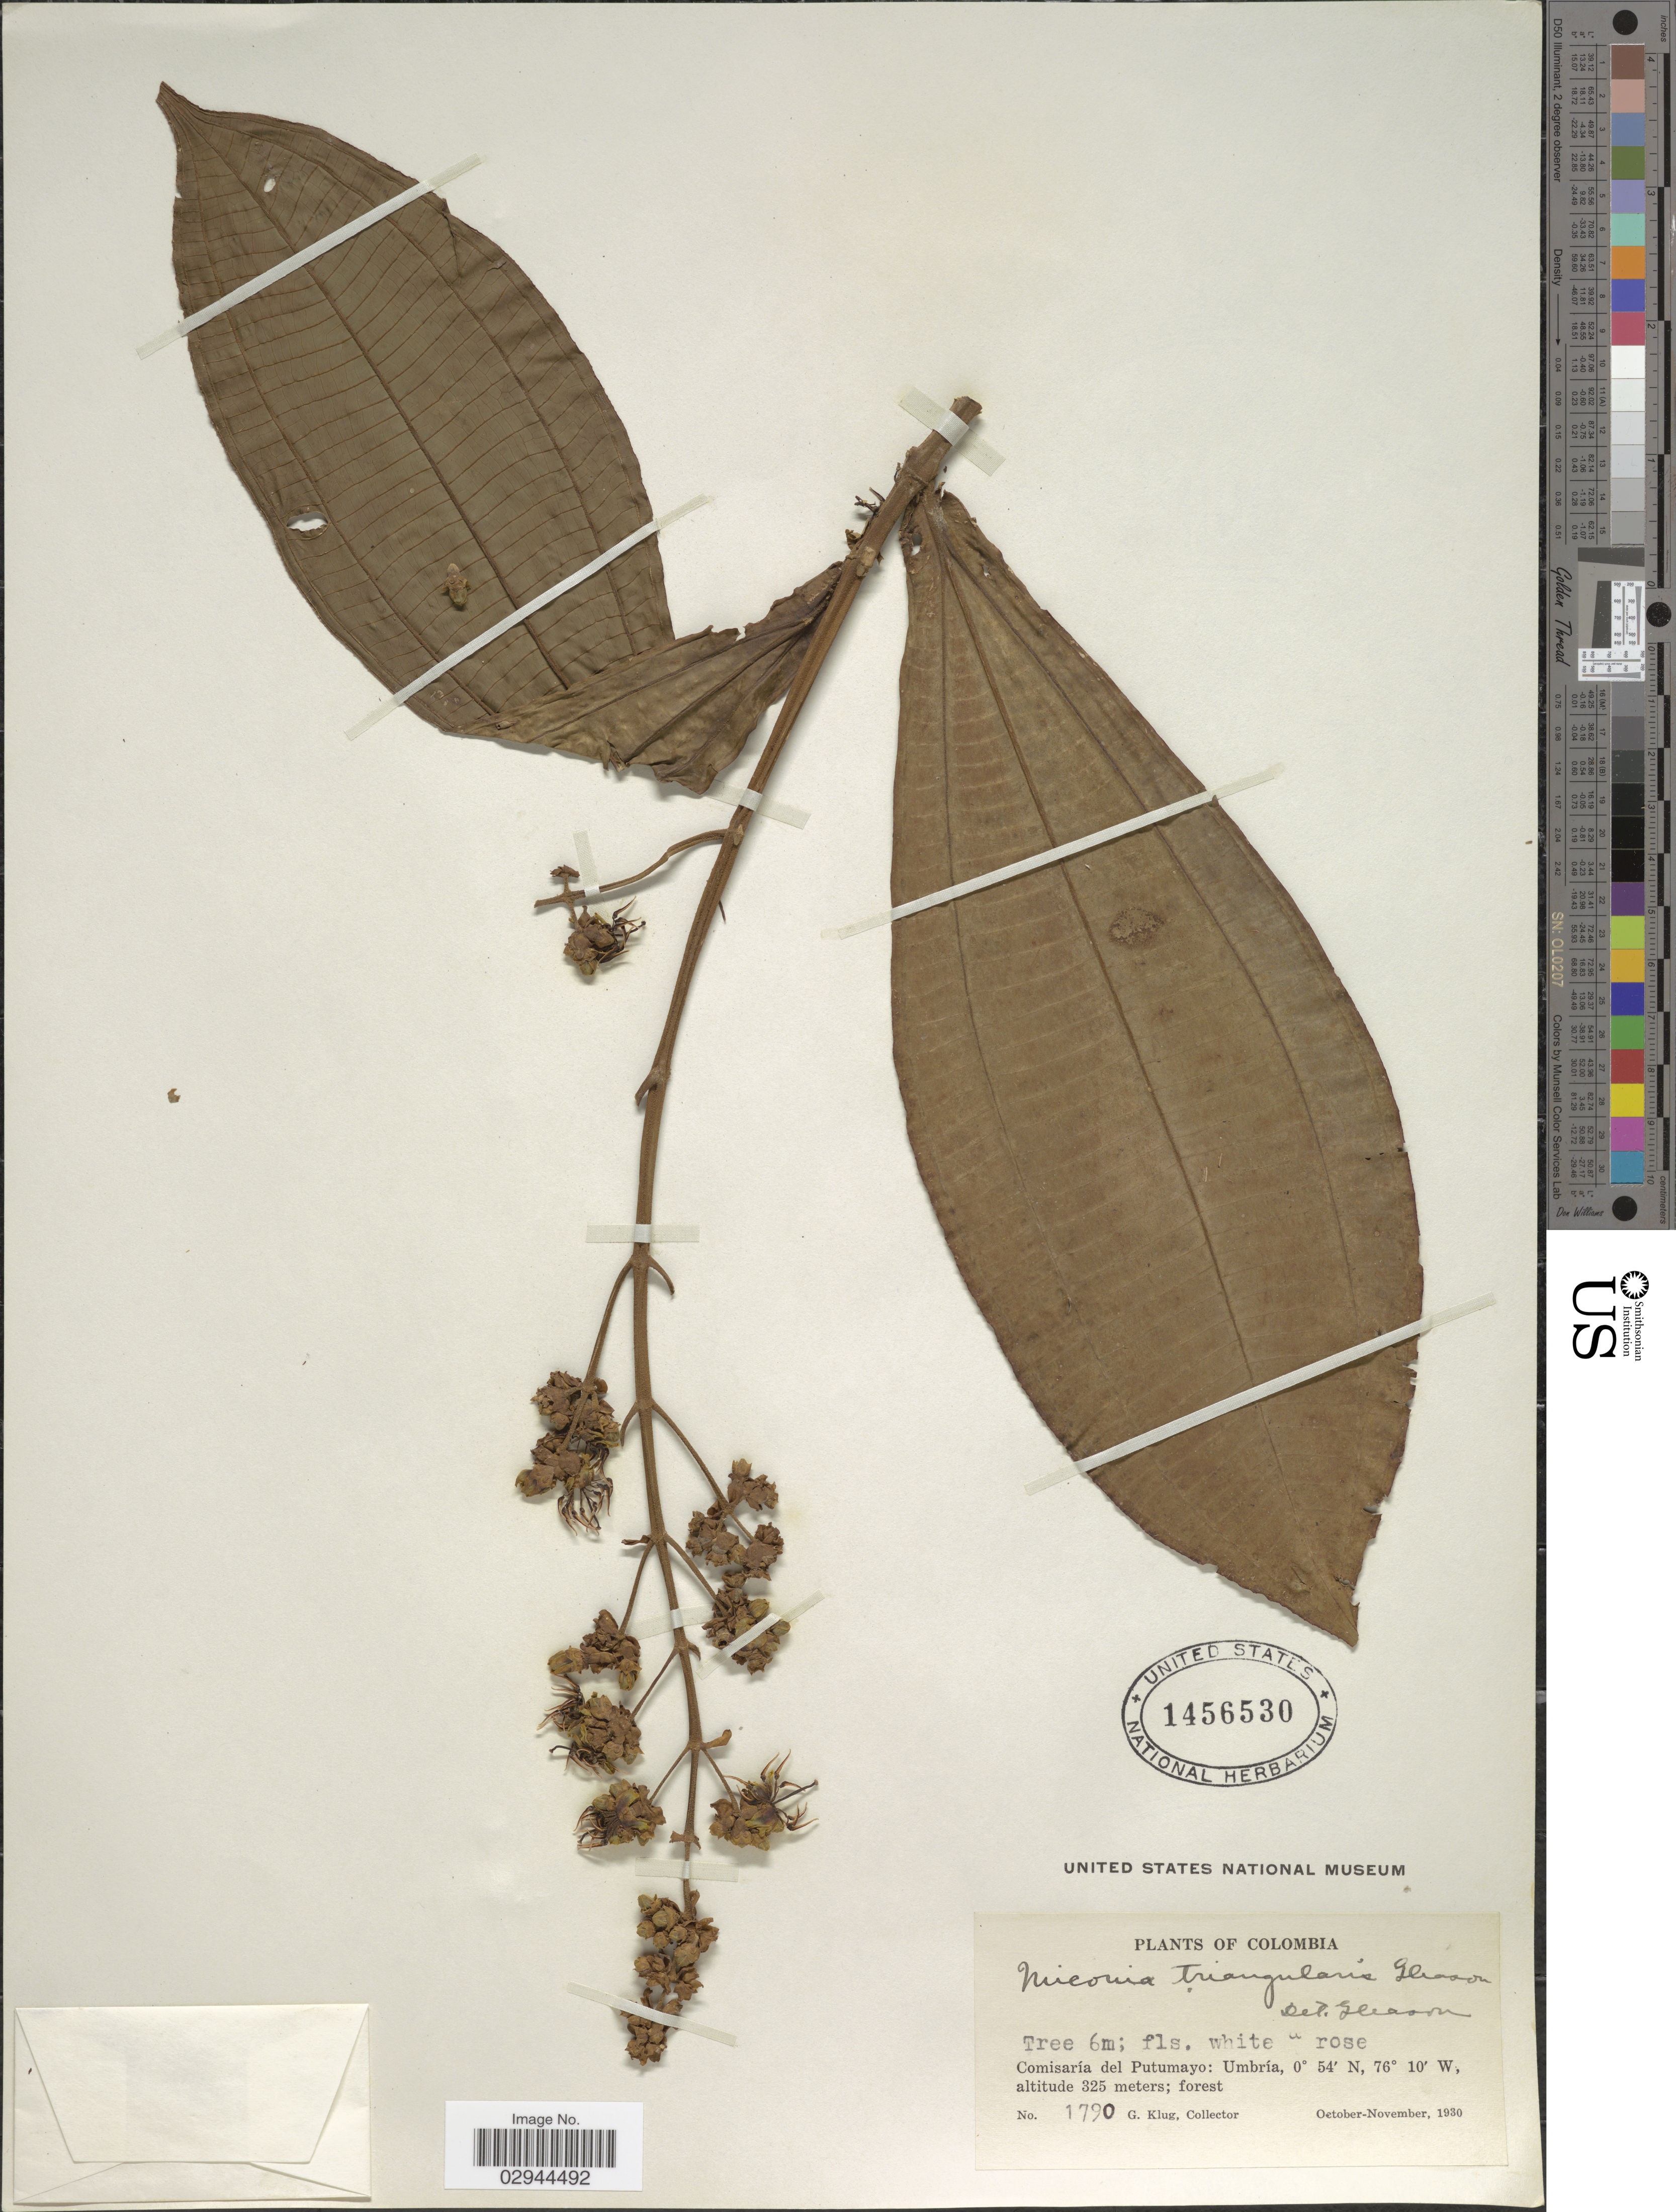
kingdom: Plantae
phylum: Tracheophyta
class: Magnoliopsida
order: Myrtales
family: Melastomataceae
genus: Miconia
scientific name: Miconia triangularis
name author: Gleason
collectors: G. Klug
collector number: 1790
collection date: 1930-10/1930-11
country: Colombia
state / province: Putumayo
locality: Comisaría del Putumayo: Umbría.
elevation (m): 325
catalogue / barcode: US 1456530